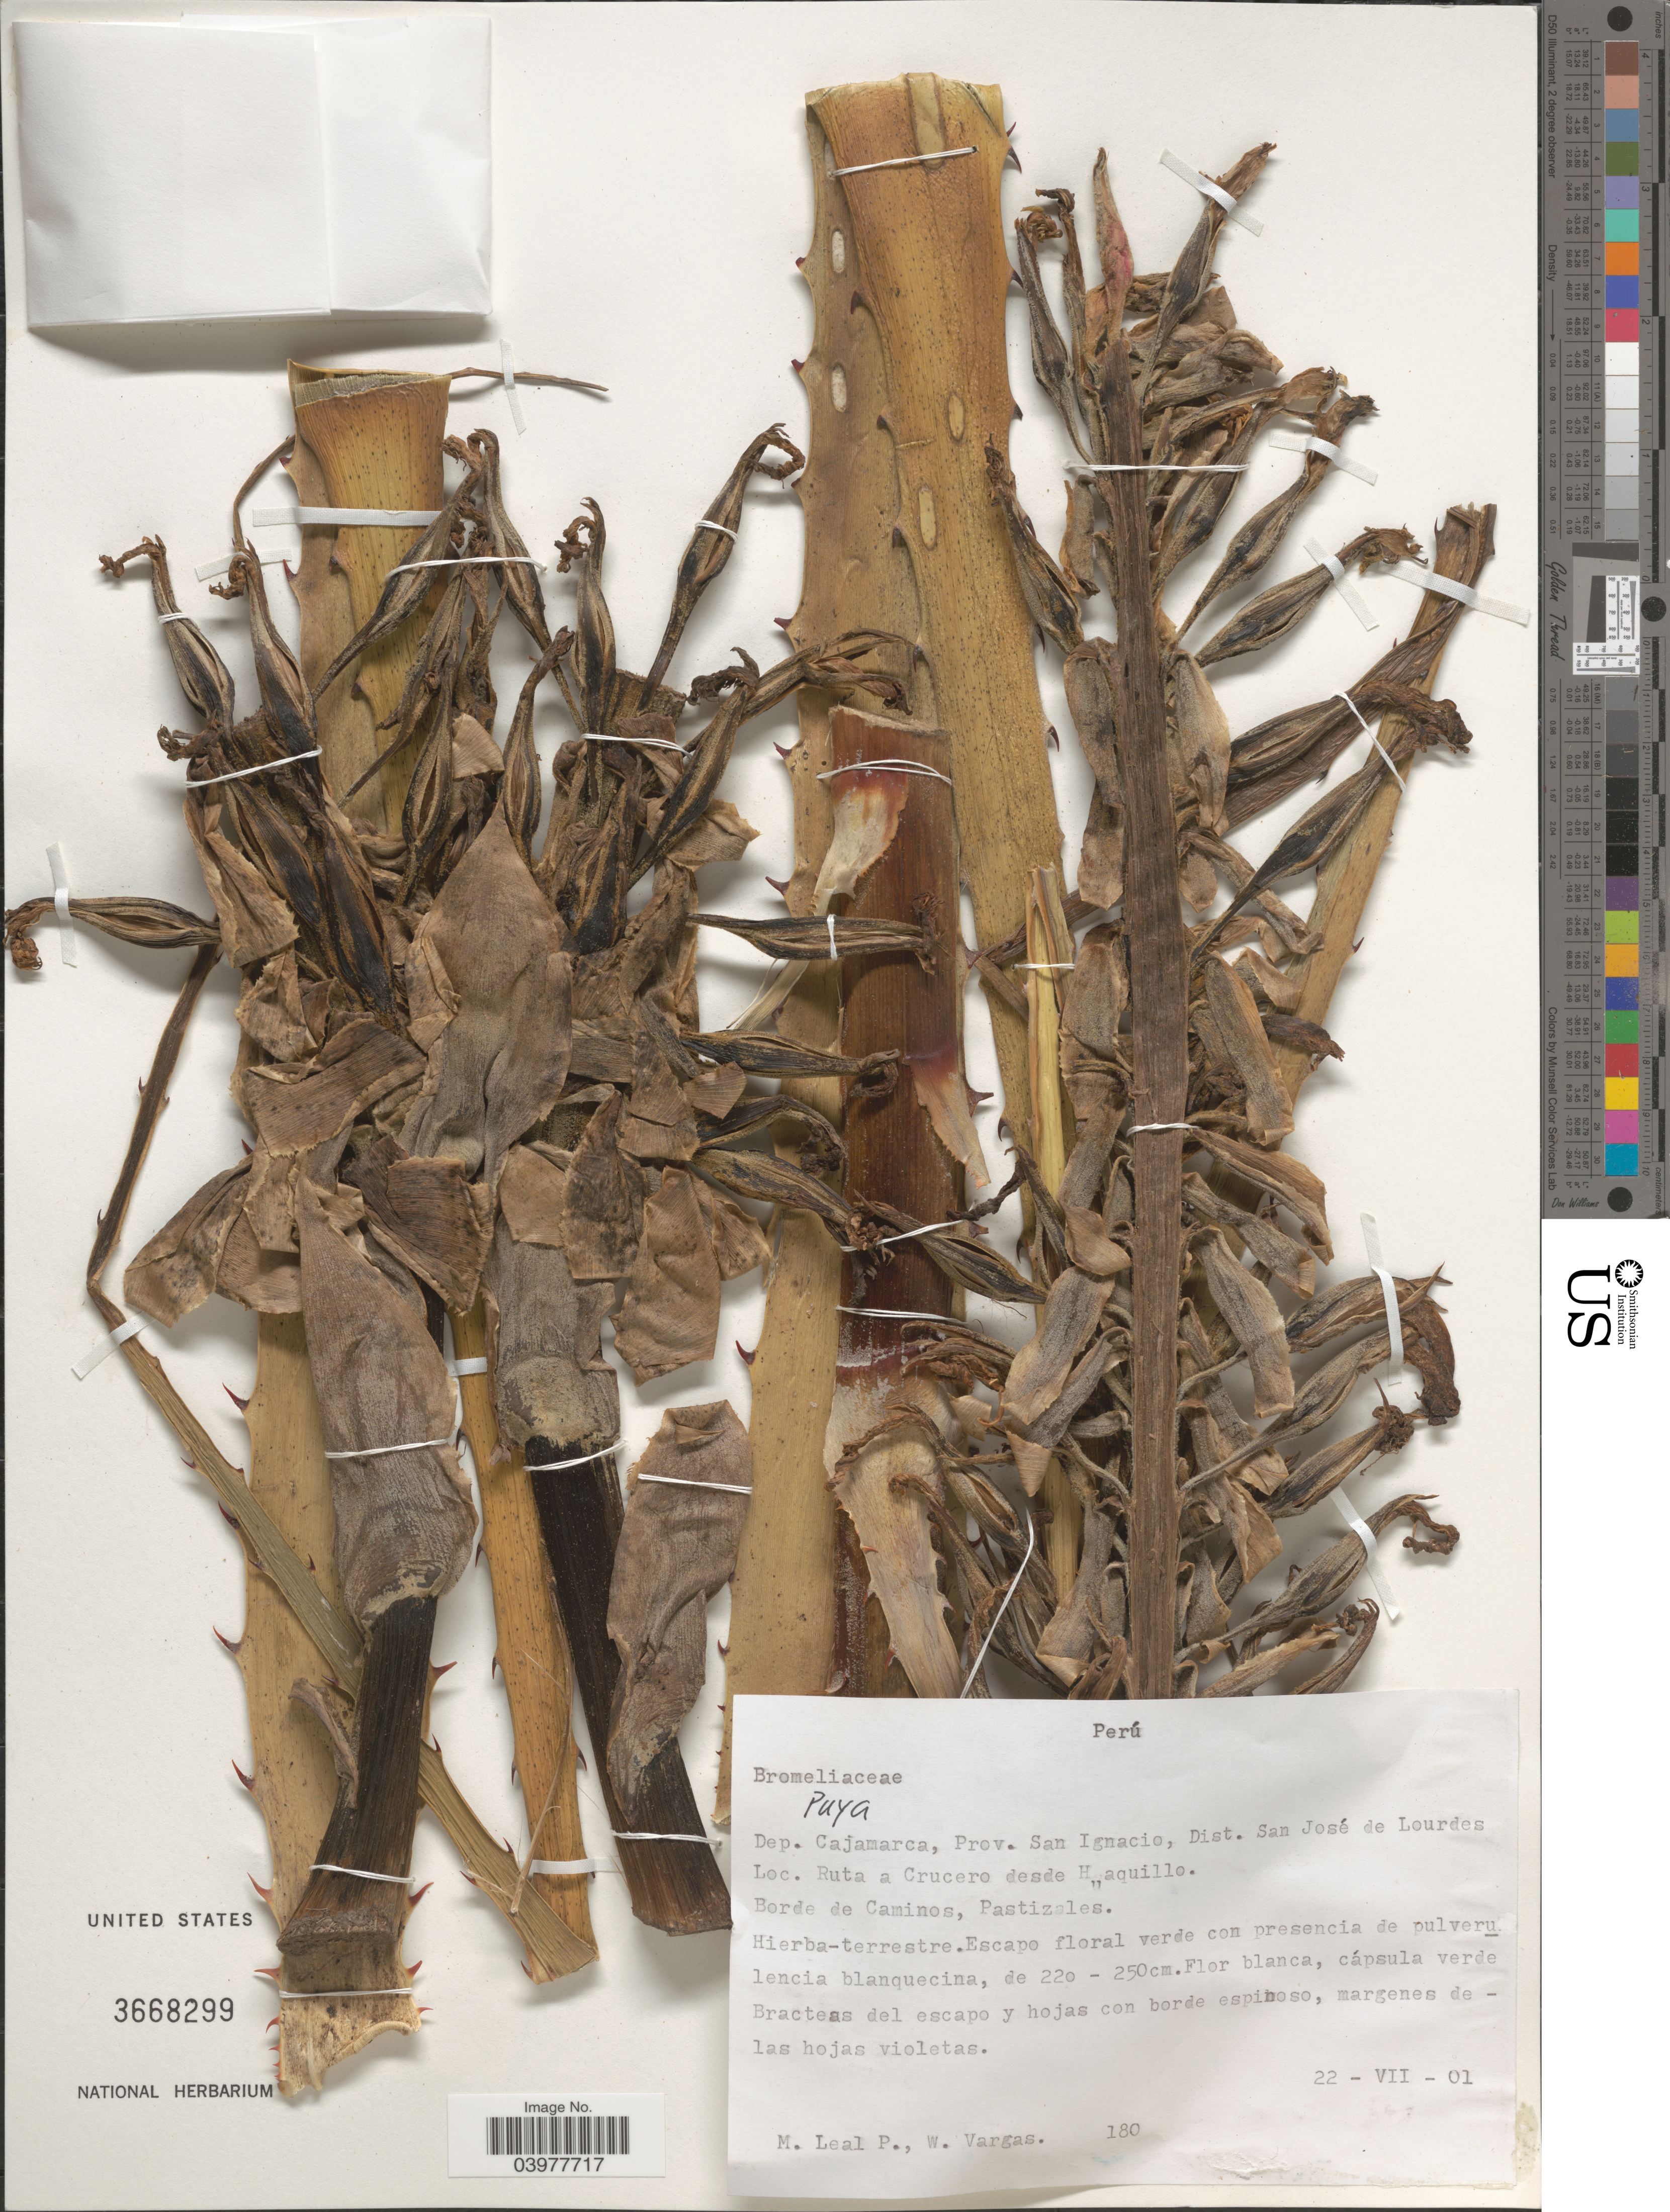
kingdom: Plantae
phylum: Tracheophyta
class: Liliopsida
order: Poales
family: Bromeliaceae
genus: Puya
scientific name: Puya sp.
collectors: M. E. Leal & W. Vargas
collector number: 180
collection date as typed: Transcribed d/m/y: 22/7/1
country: Peru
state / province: Cajamarca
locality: Dep. Cajamarca, Prov. San Ignacio, Dist. San José de Lourdes. Ruta a Crucero desde Huaquillo. Borde de Caminos, Pastizales.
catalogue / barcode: US 3668299